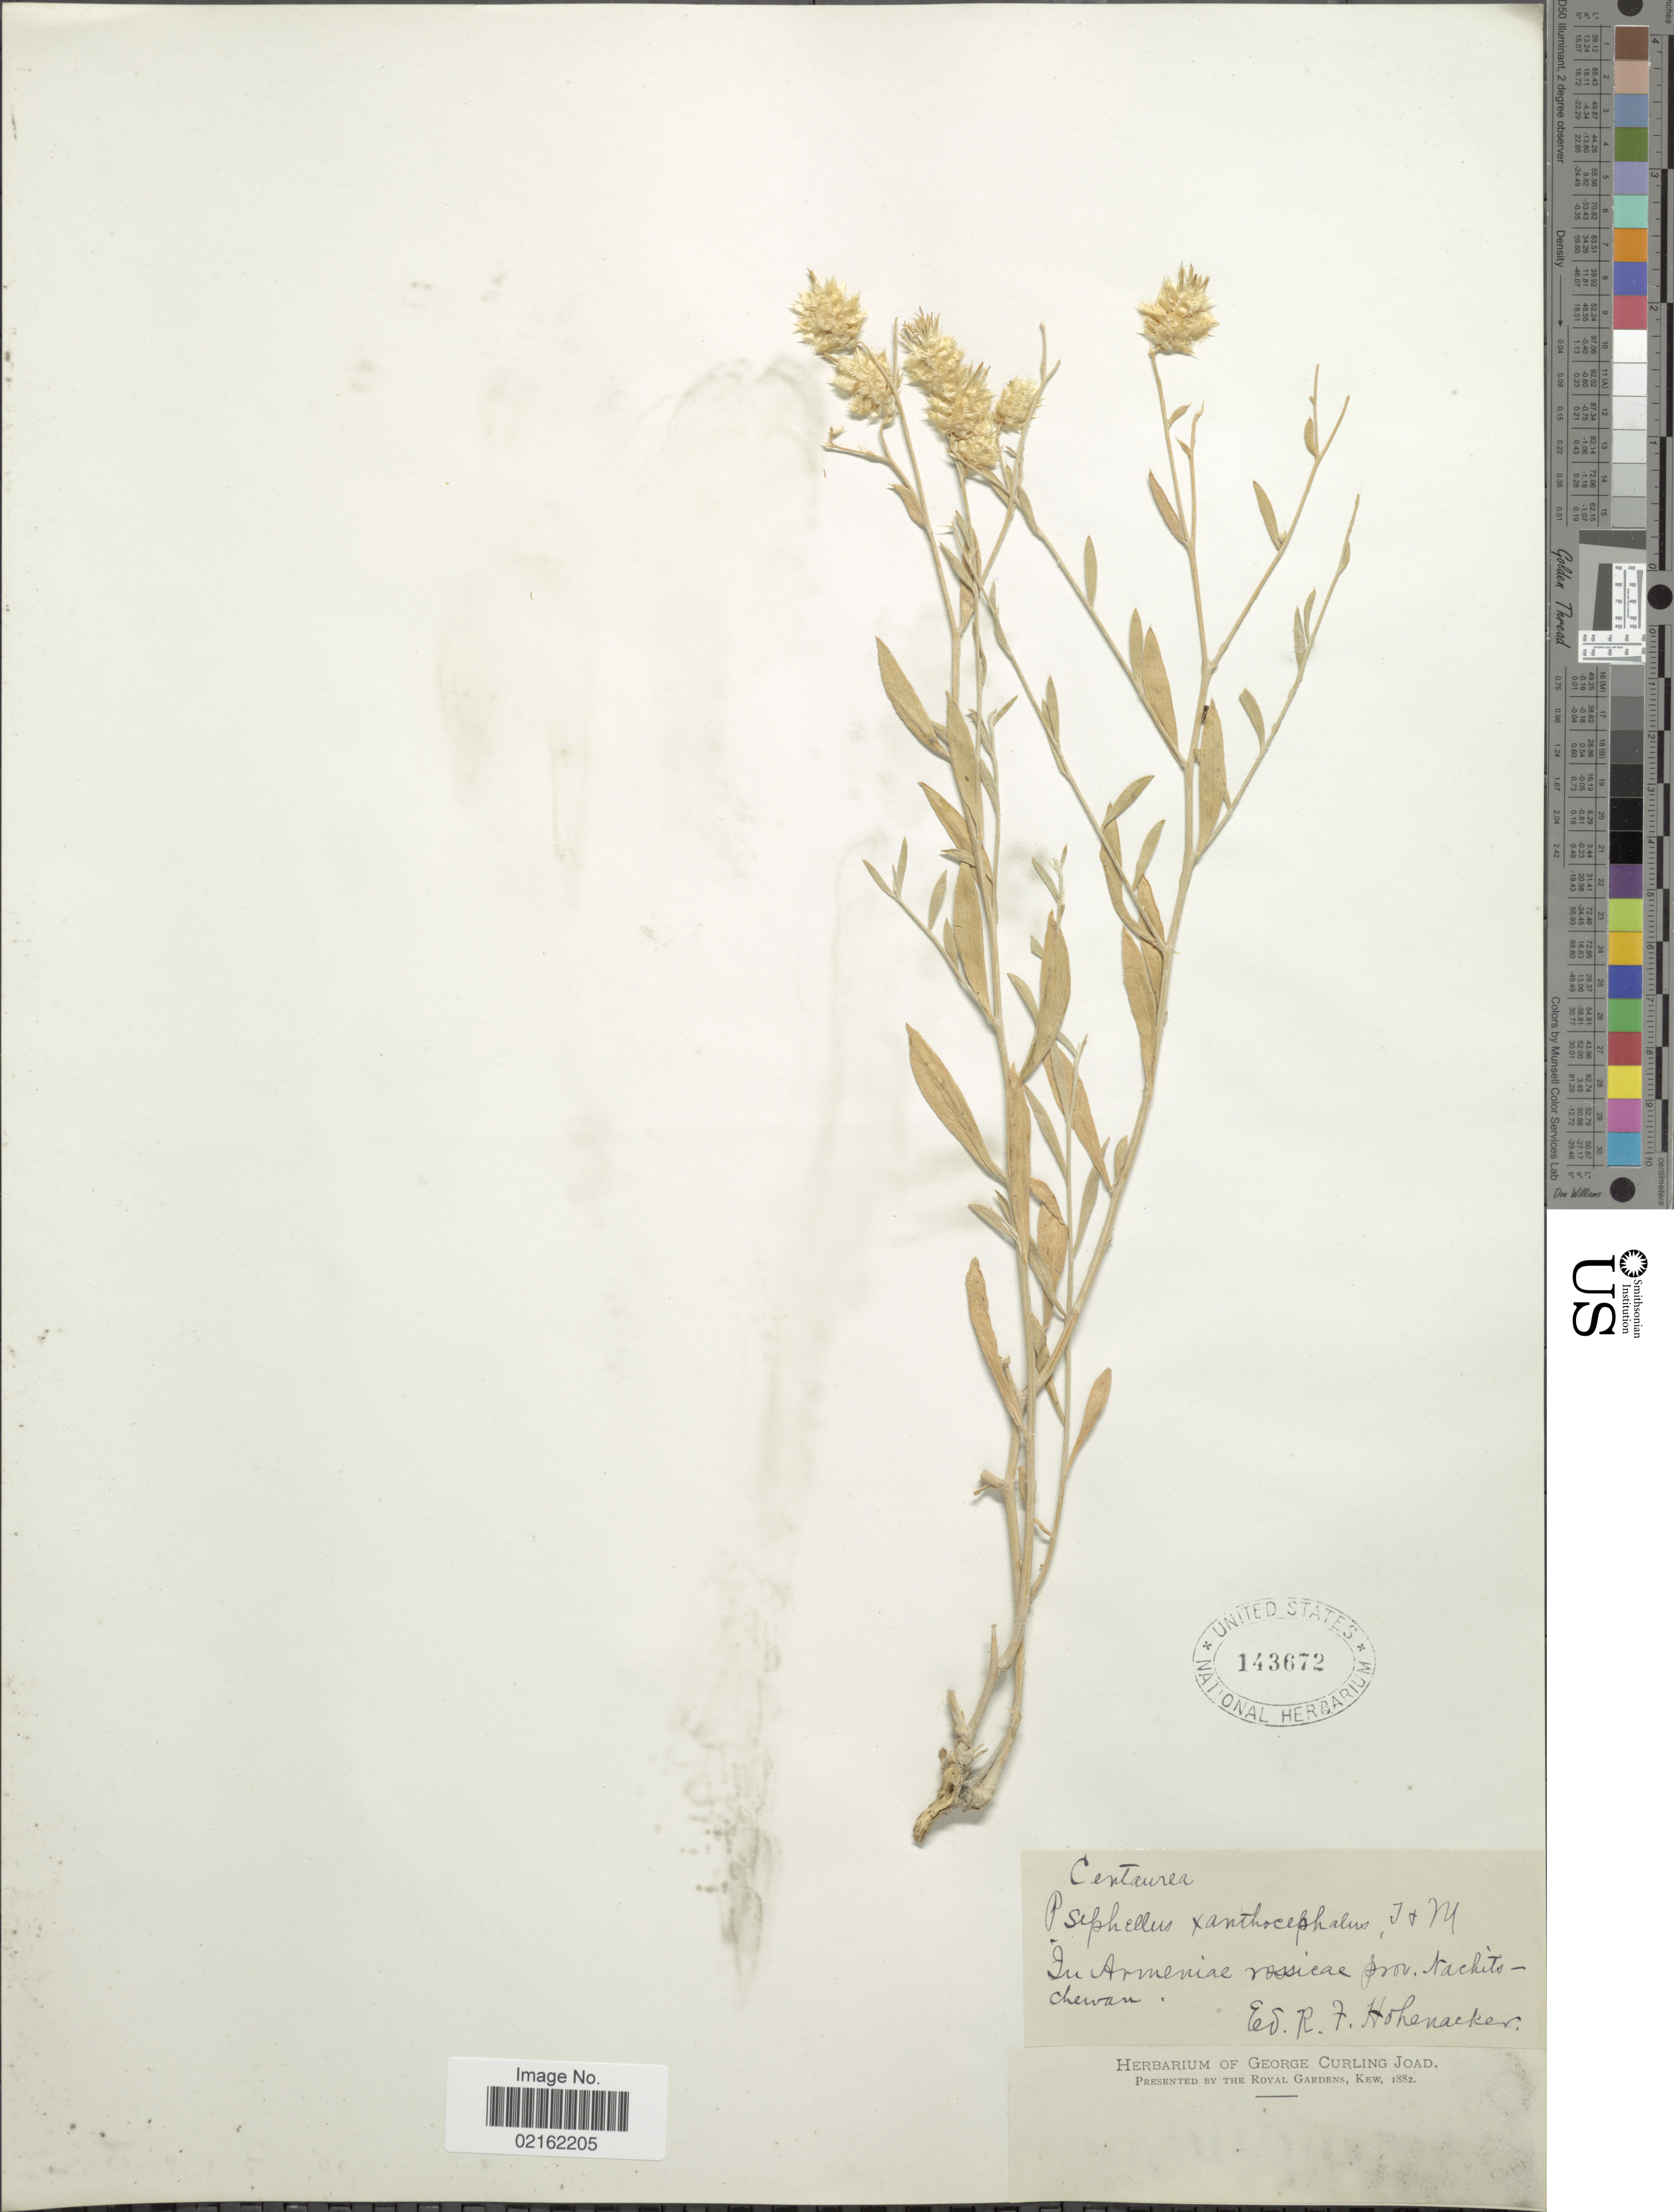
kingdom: Plantae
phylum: Tracheophyta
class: Magnoliopsida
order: Asterales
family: Asteraceae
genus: Psephellus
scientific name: Psephellus xanthocephalus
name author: (DC.) Fisch. & C.A. Mey.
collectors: R. F. Hohenacker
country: Armenia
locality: Armeniae rossicae prov. Nachito-Chewan [interpreted]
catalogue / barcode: US 143672